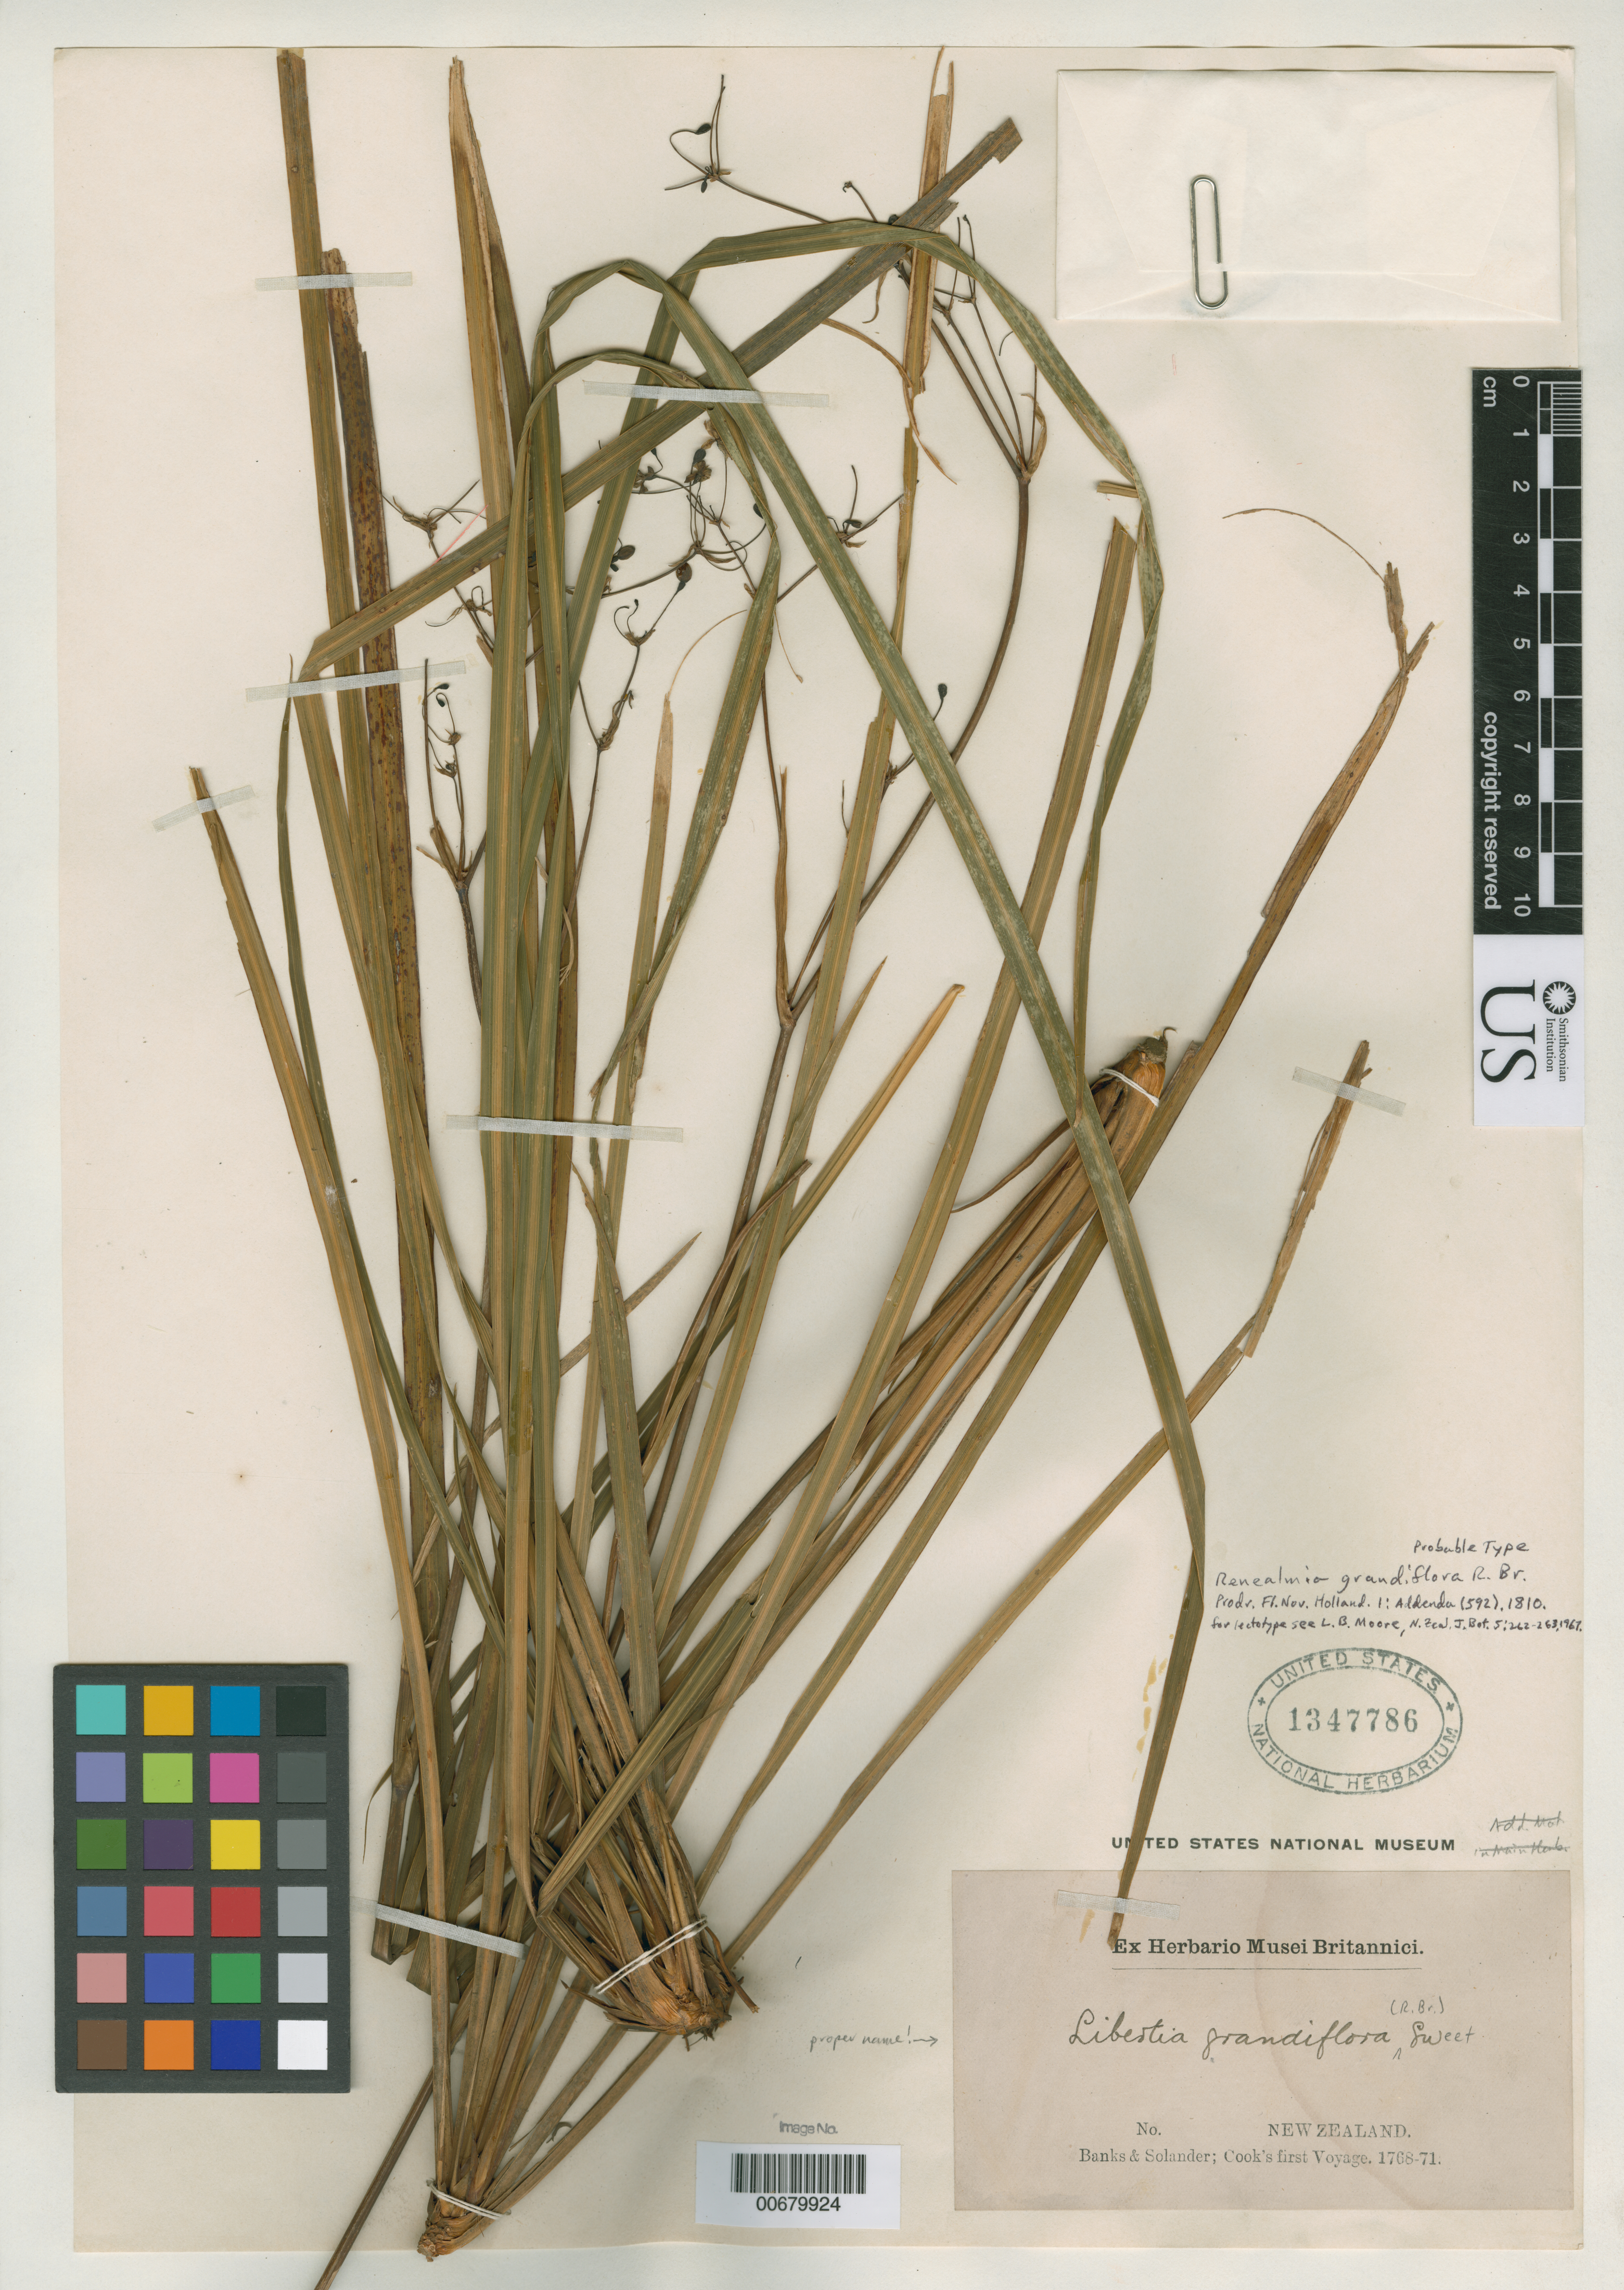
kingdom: Plantae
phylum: Tracheophyta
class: Liliopsida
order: Zingiberales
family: Zingiberaceae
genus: Renealmia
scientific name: Renealmia grandiflora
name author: R. Br.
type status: Possible Isolectotype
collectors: J. Banks & D. C. Solander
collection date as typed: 1768 to -- --- 1771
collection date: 1768/1771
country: New Zealand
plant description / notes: Cook's first voyage.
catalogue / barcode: US 1347786